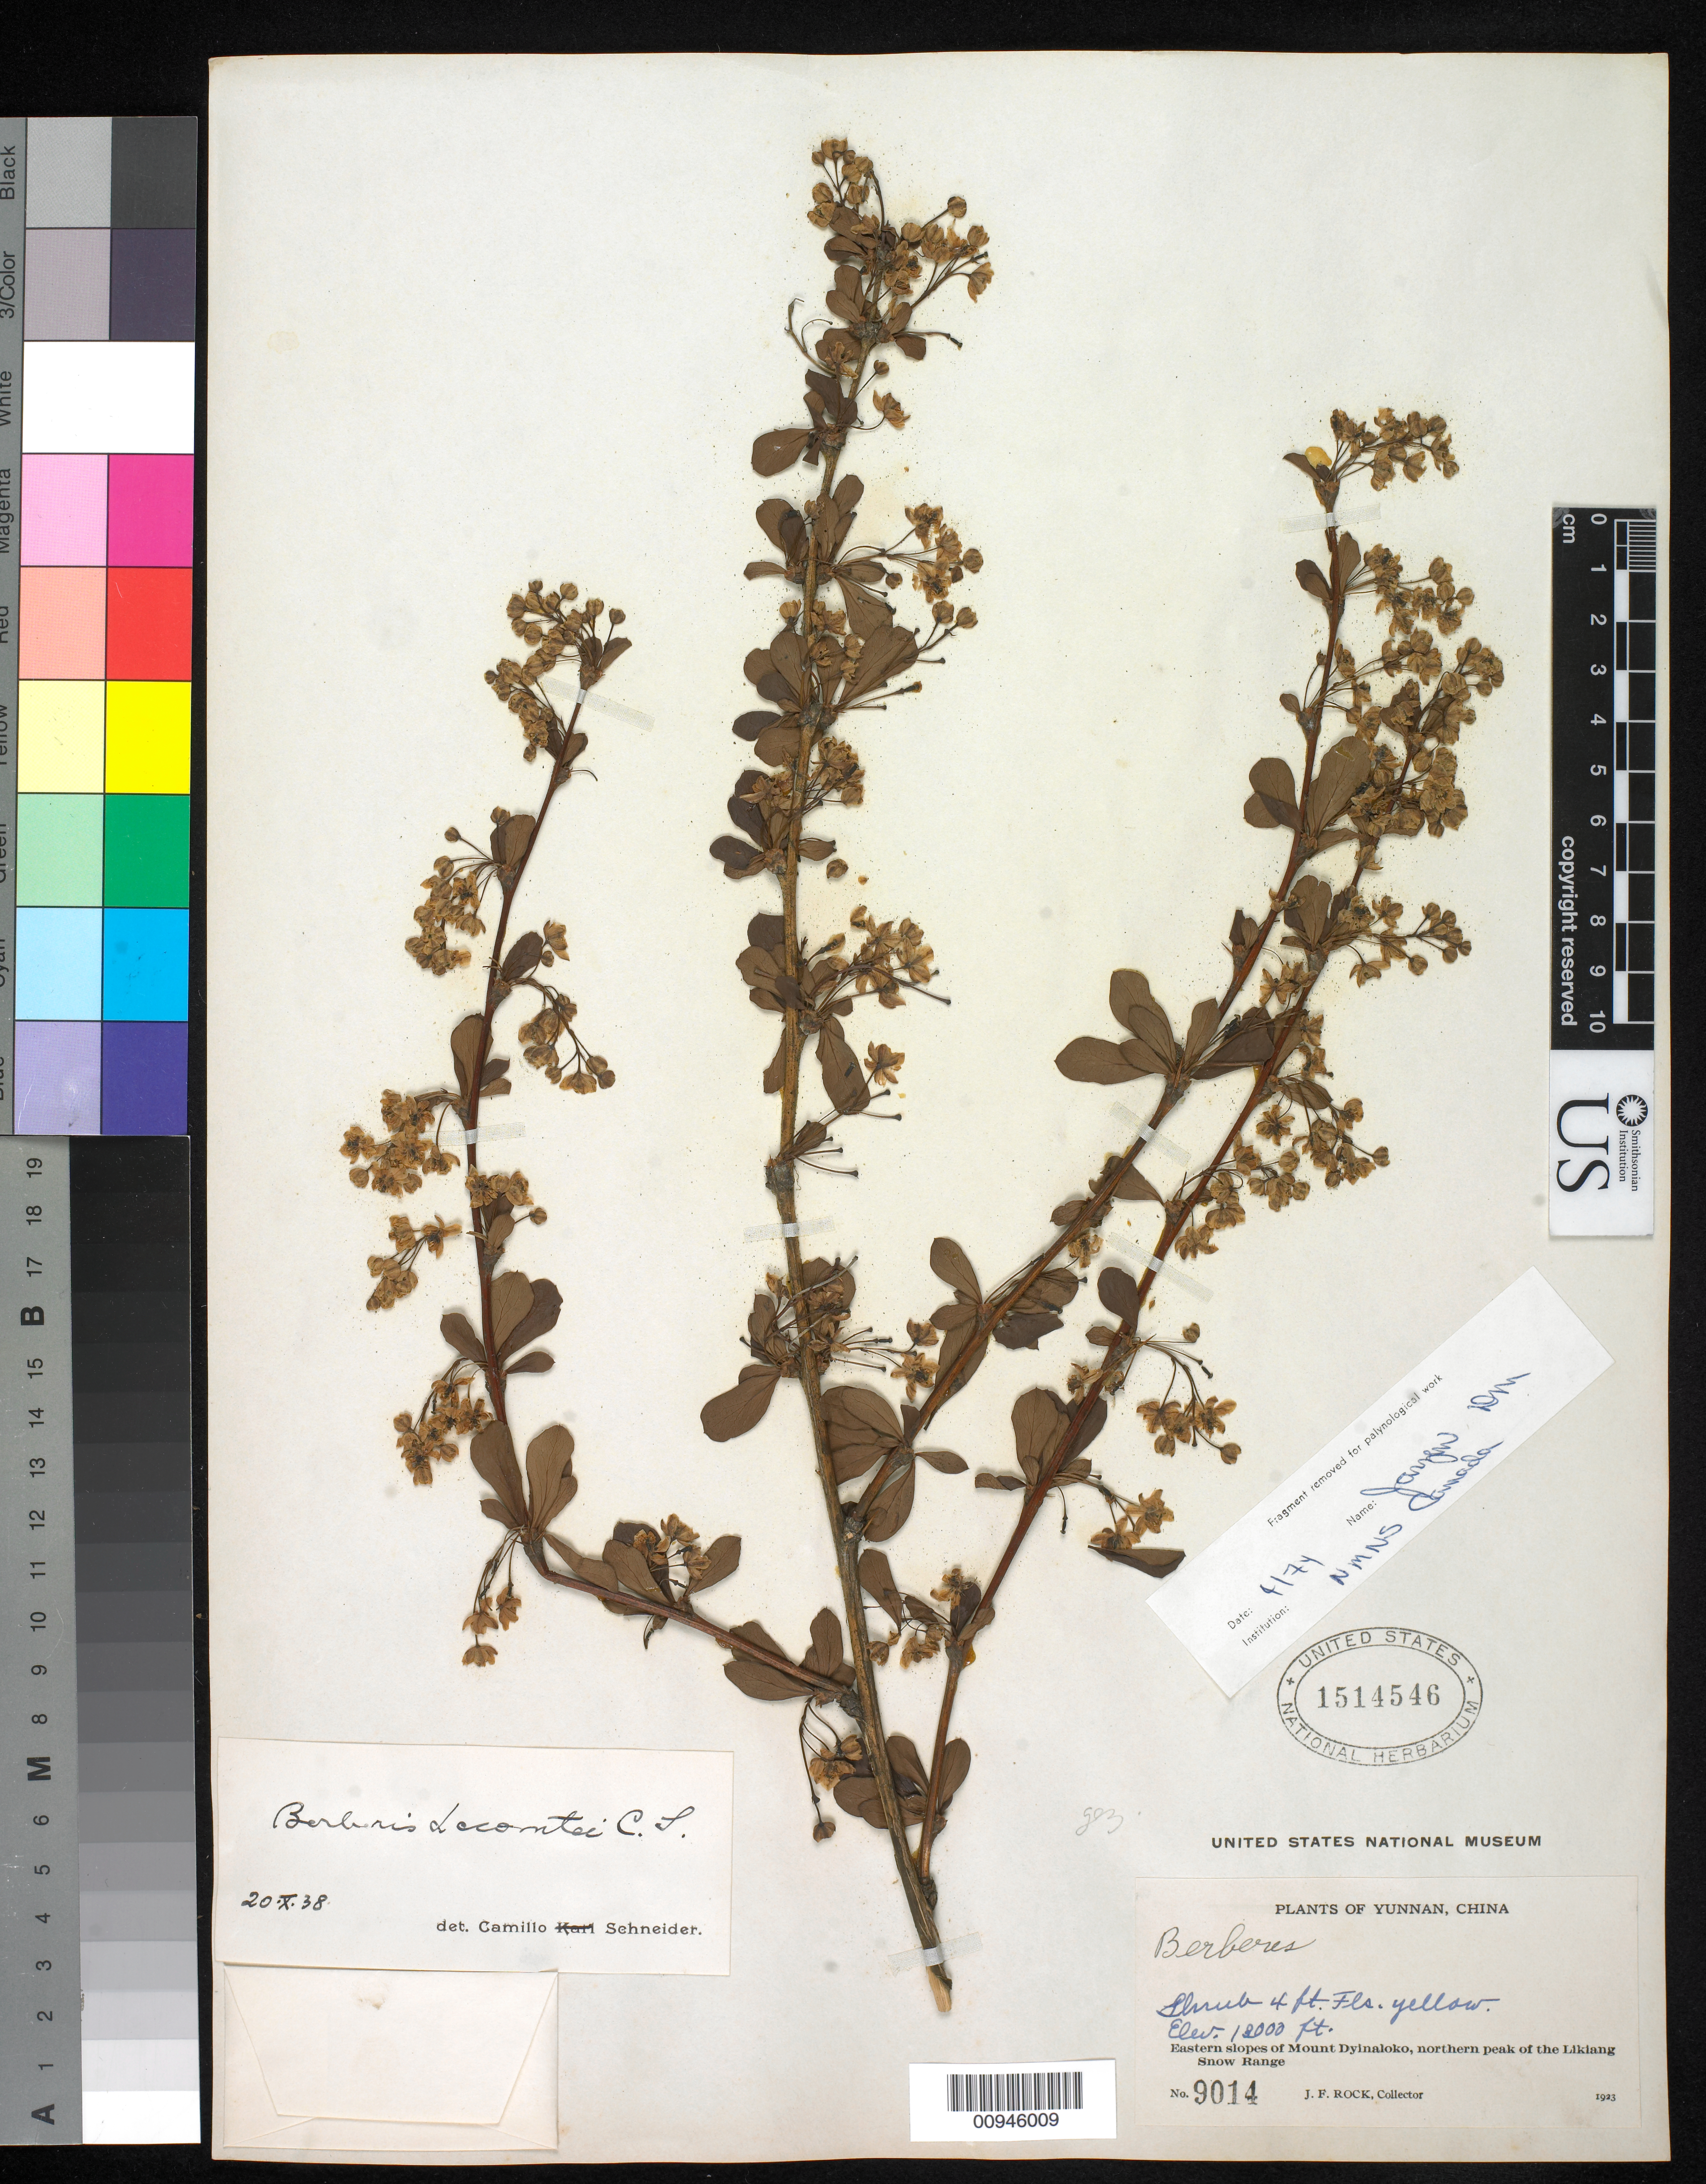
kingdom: Plantae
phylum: Tracheophyta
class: Magnoliopsida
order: Ranunculales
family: Berberidaceae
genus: Berberis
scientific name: Berberis lecomtei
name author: C.K. Schneid.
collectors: J. F. Rock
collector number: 9014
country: China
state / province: Yunnan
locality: E slopes of Mount Dyinaloko, N peak of the Likiang Snow Range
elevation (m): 3658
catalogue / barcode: US 1514546